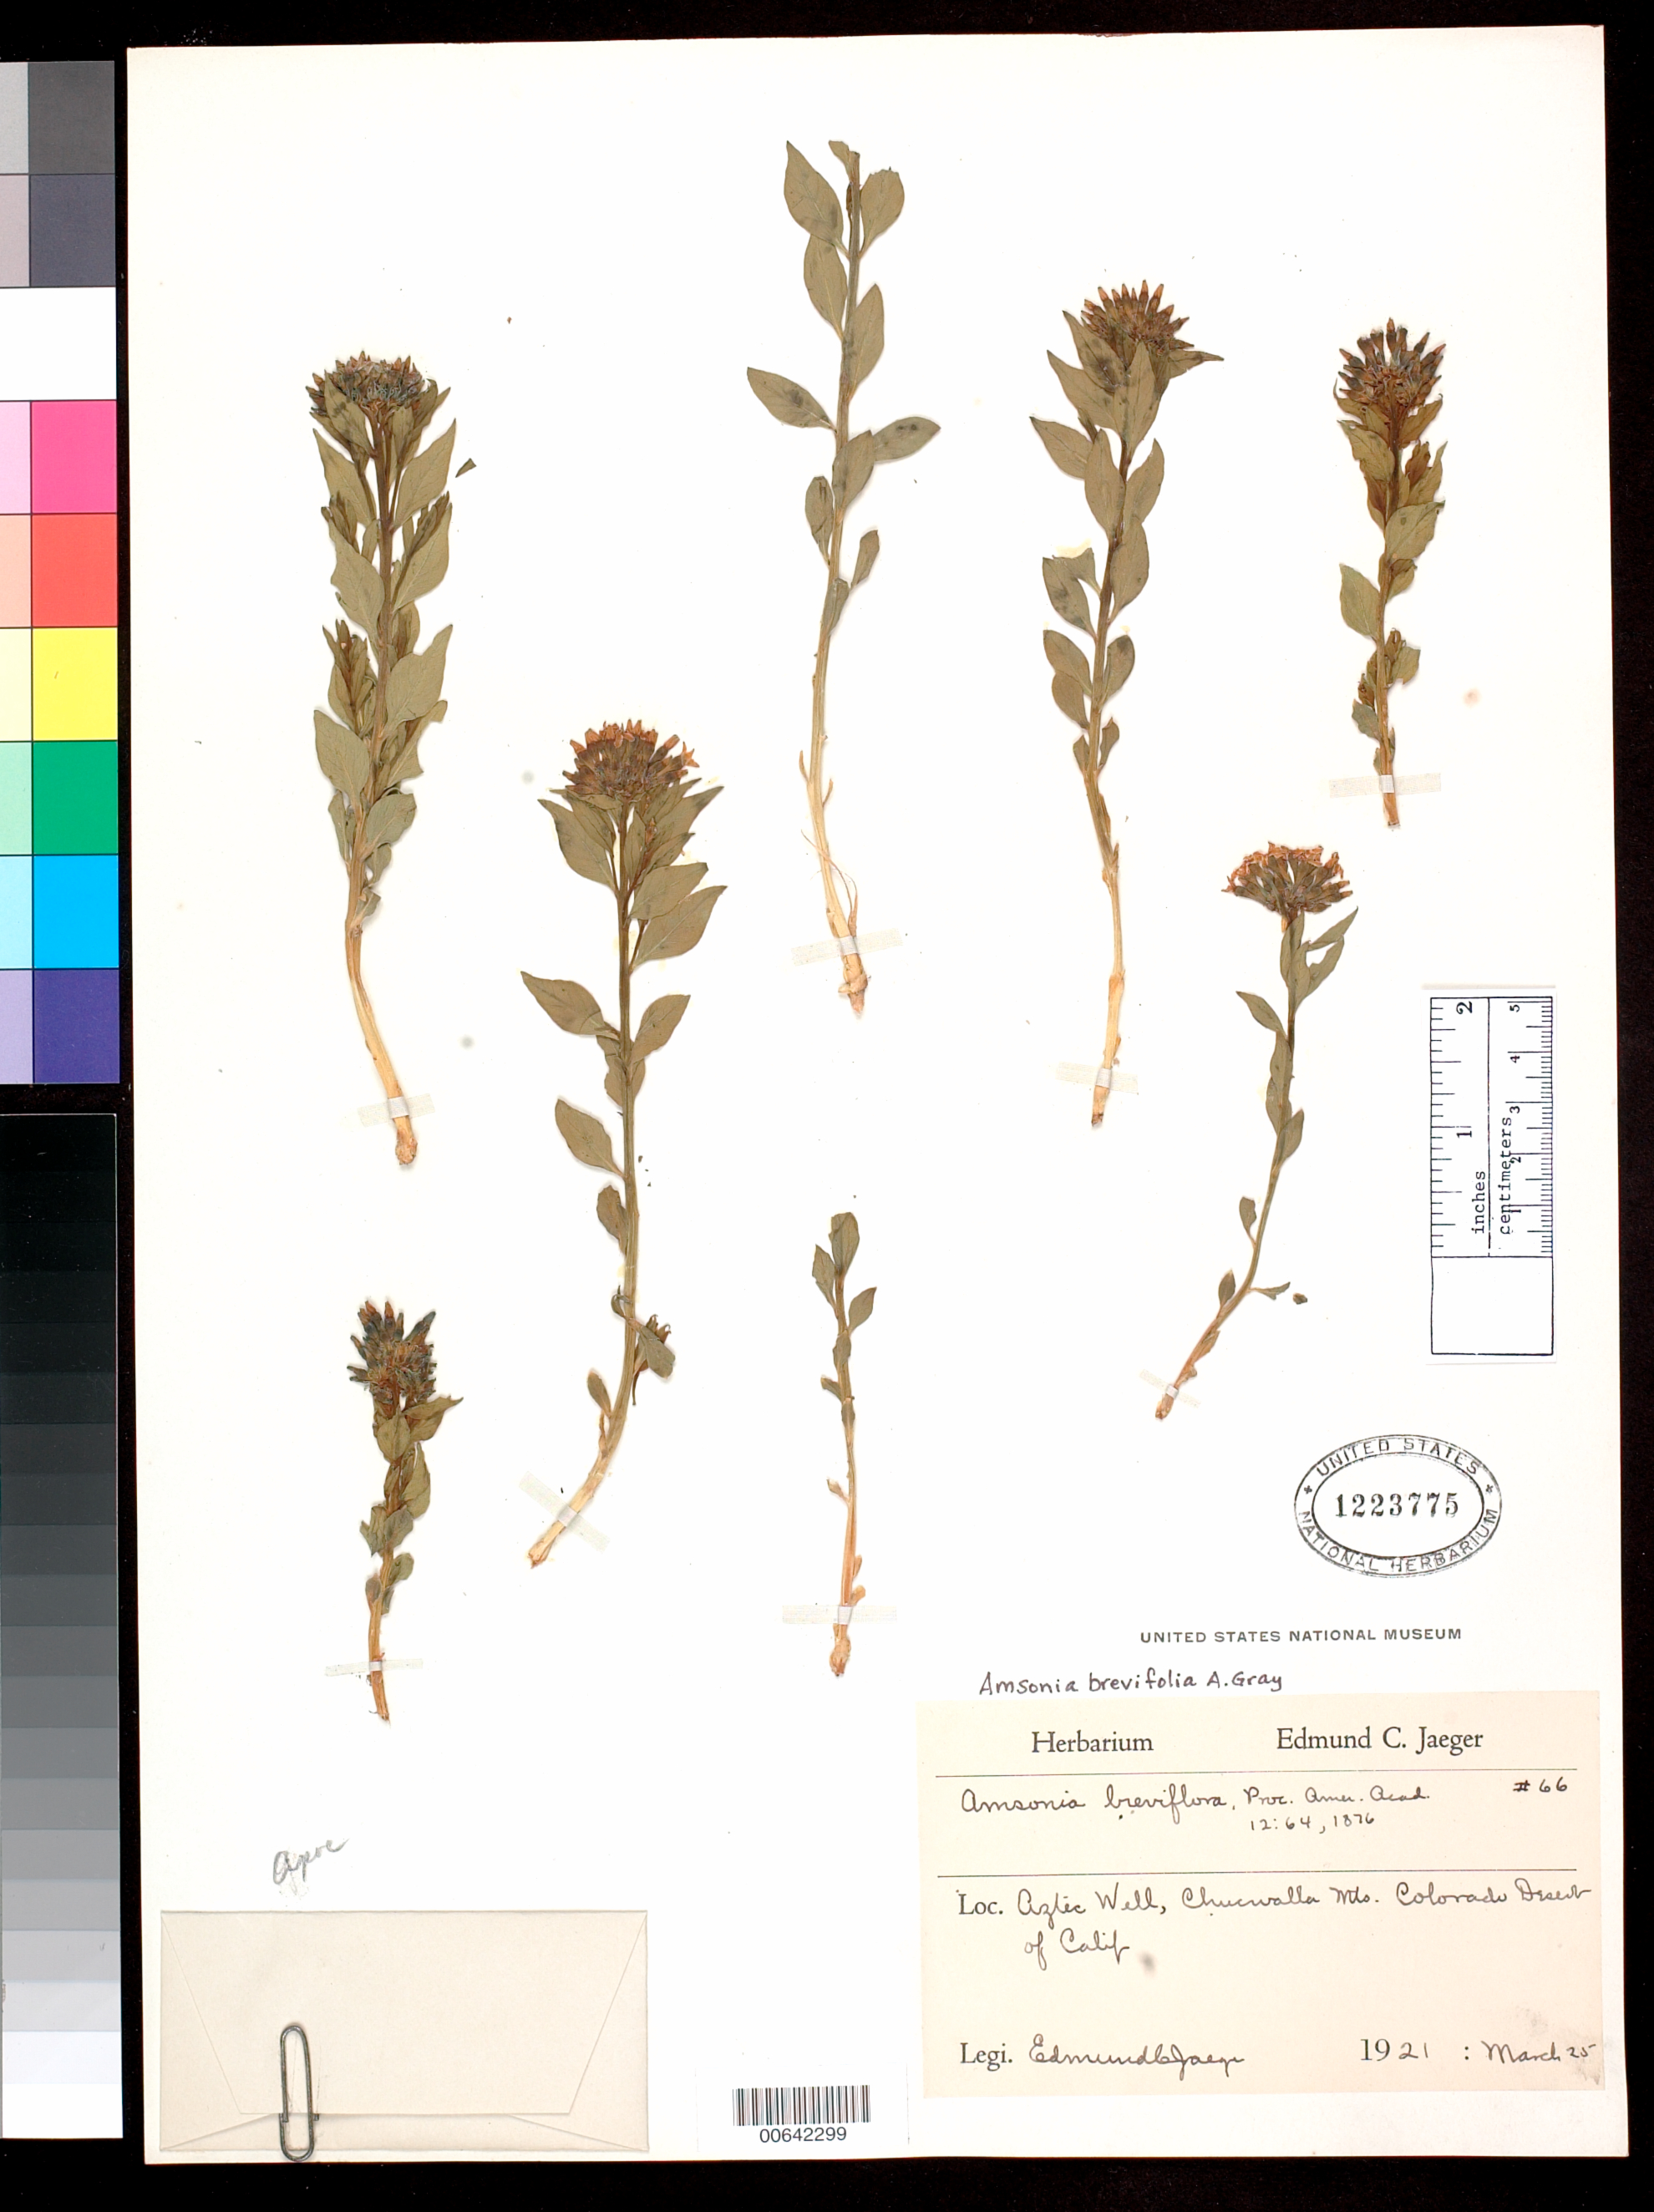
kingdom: Plantae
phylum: Tracheophyta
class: Magnoliopsida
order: Gentianales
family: Apocynaceae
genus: Amsonia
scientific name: Amsonia brevifolia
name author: A. Gray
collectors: E. Jaeger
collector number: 66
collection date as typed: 25 Mar 1921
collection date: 1921-03-25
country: United States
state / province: California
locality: Aztec Well, Chucwalla Mts. Colorado Desert.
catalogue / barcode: US 1223775